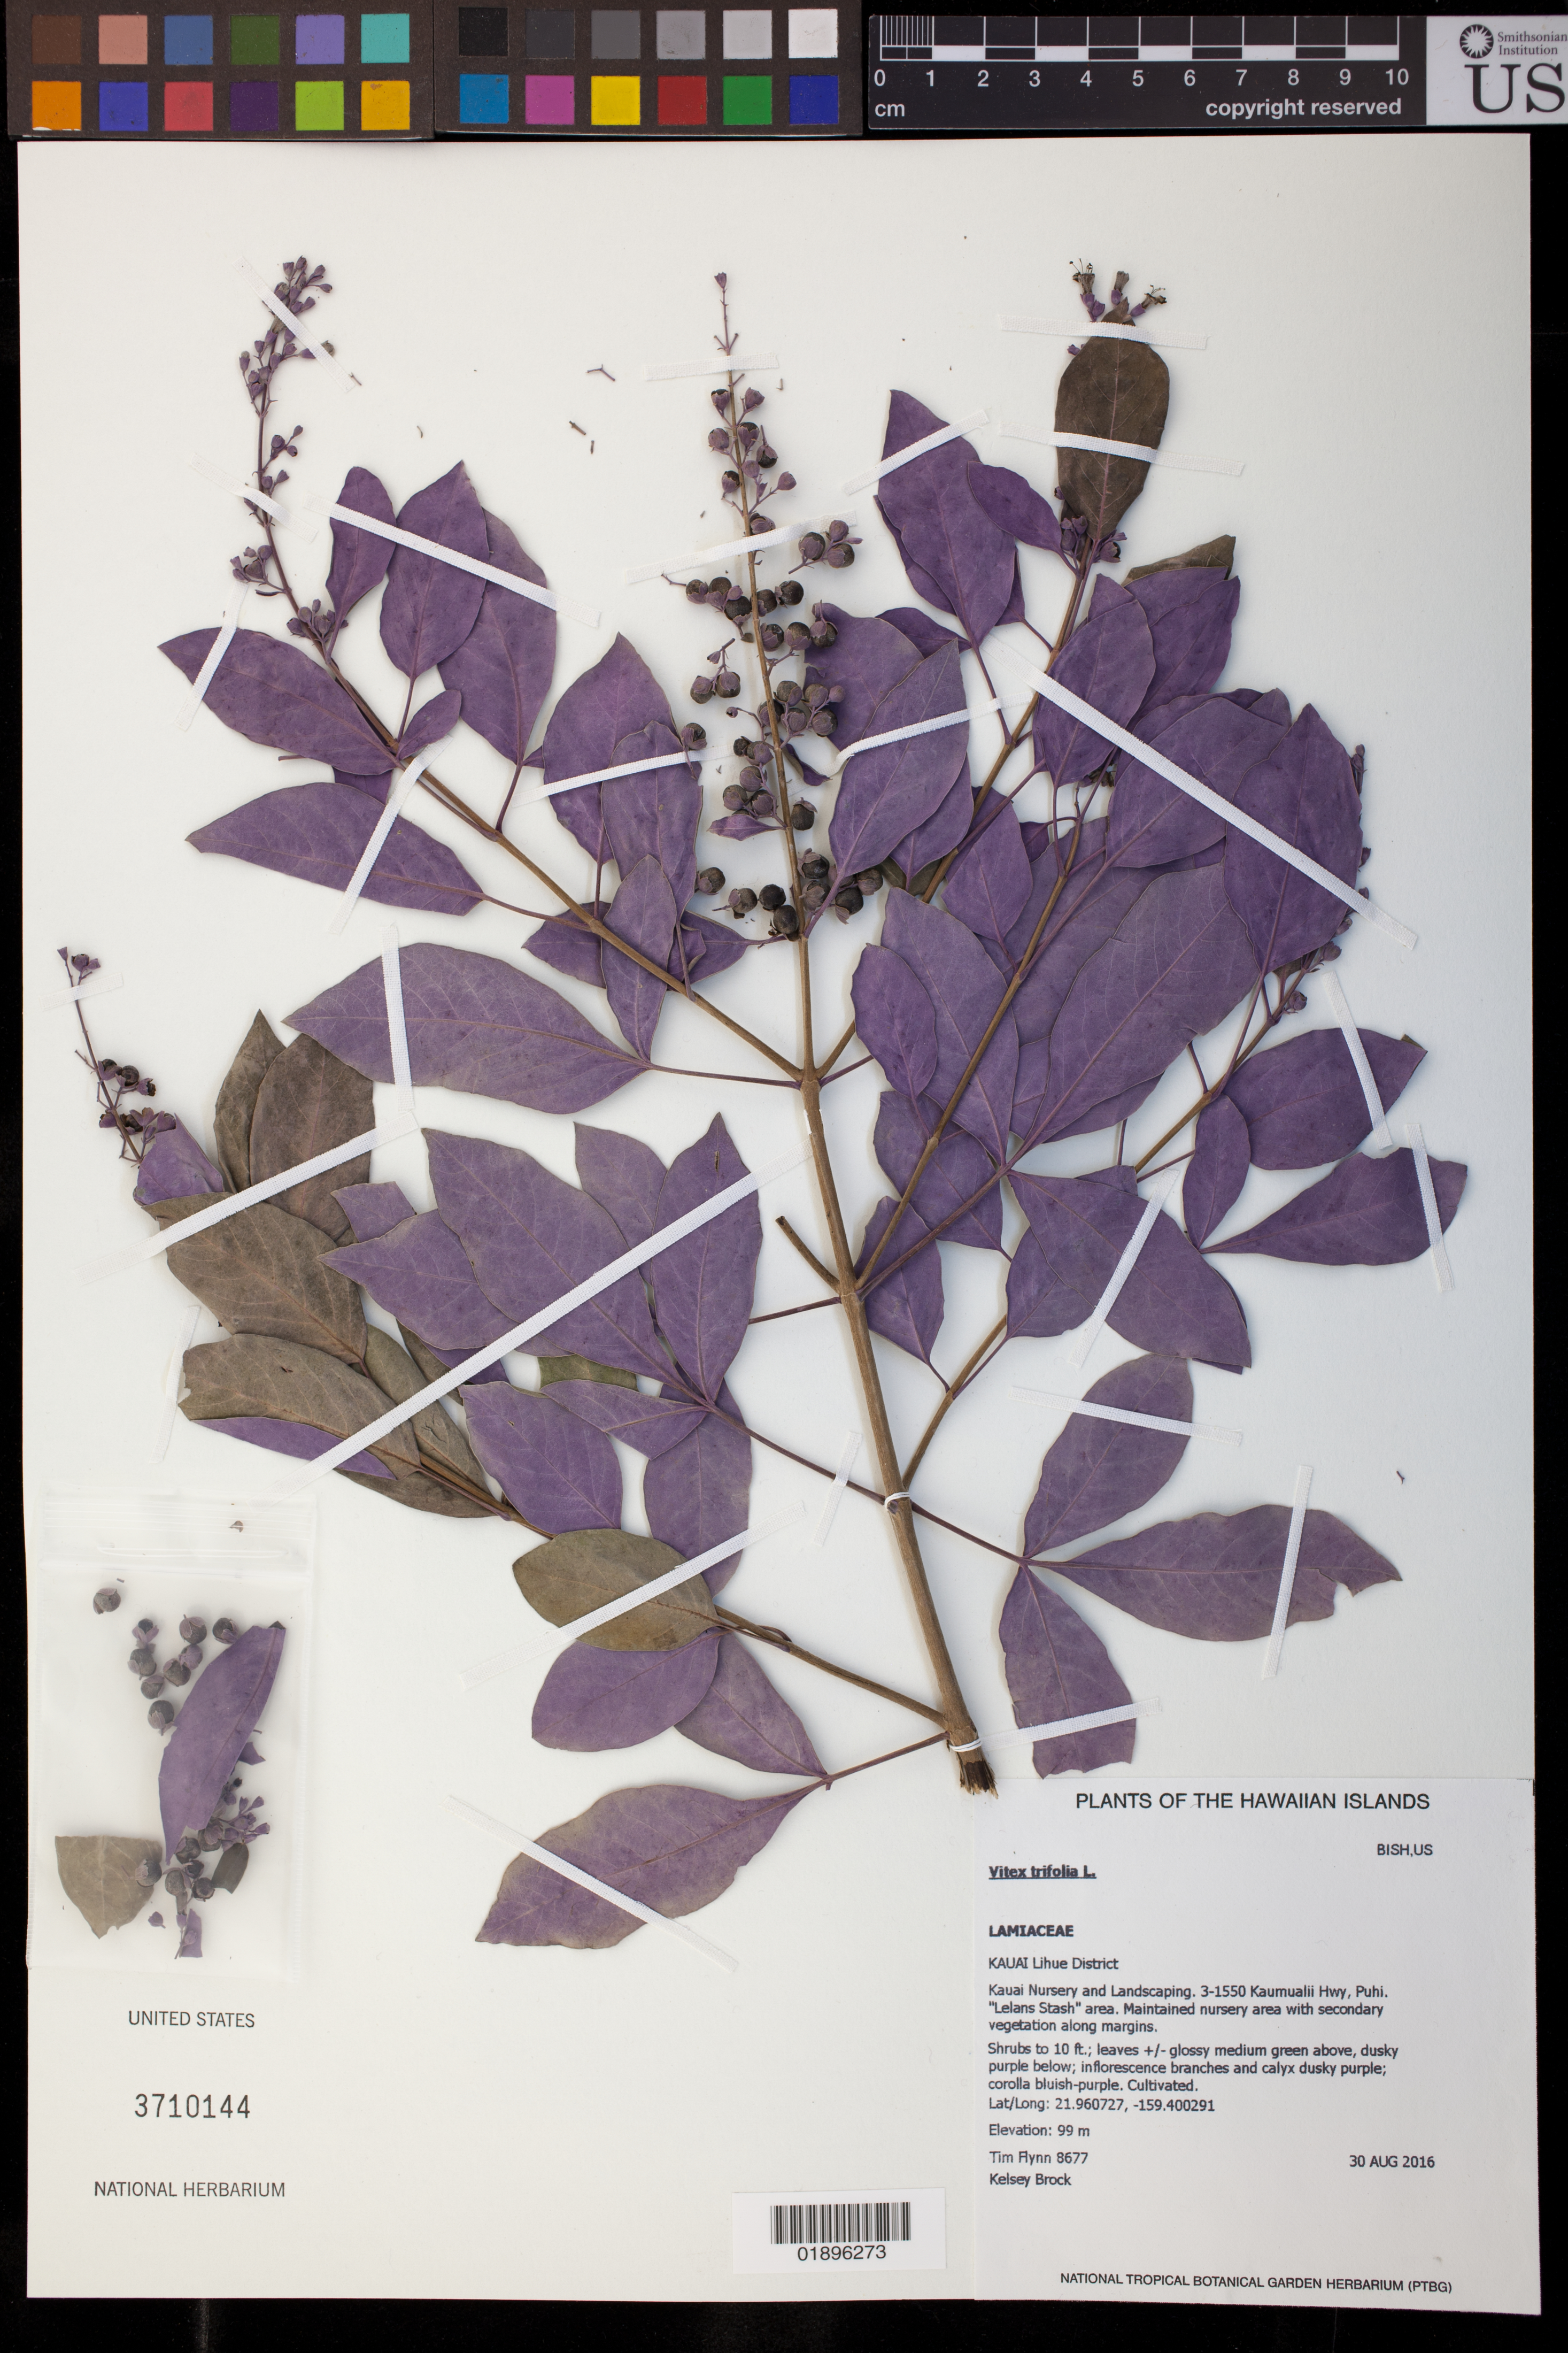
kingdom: Plantae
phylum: Tracheophyta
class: Magnoliopsida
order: Lamiales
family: Lamiaceae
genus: Vitex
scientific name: Vitex trifolia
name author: L.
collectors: T. W. Flynn & K. Brock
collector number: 8677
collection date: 2016-08-30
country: United States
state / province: Hawaii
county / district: Kauai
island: Kaua'i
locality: Kaua'i Nursery and Landscaping, 3-1550 Kaumualii Hwy, Puhi, "Lelans Stash" area.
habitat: Maintained nursery area with secondary vegetation along margins.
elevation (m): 99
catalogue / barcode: US 3710144